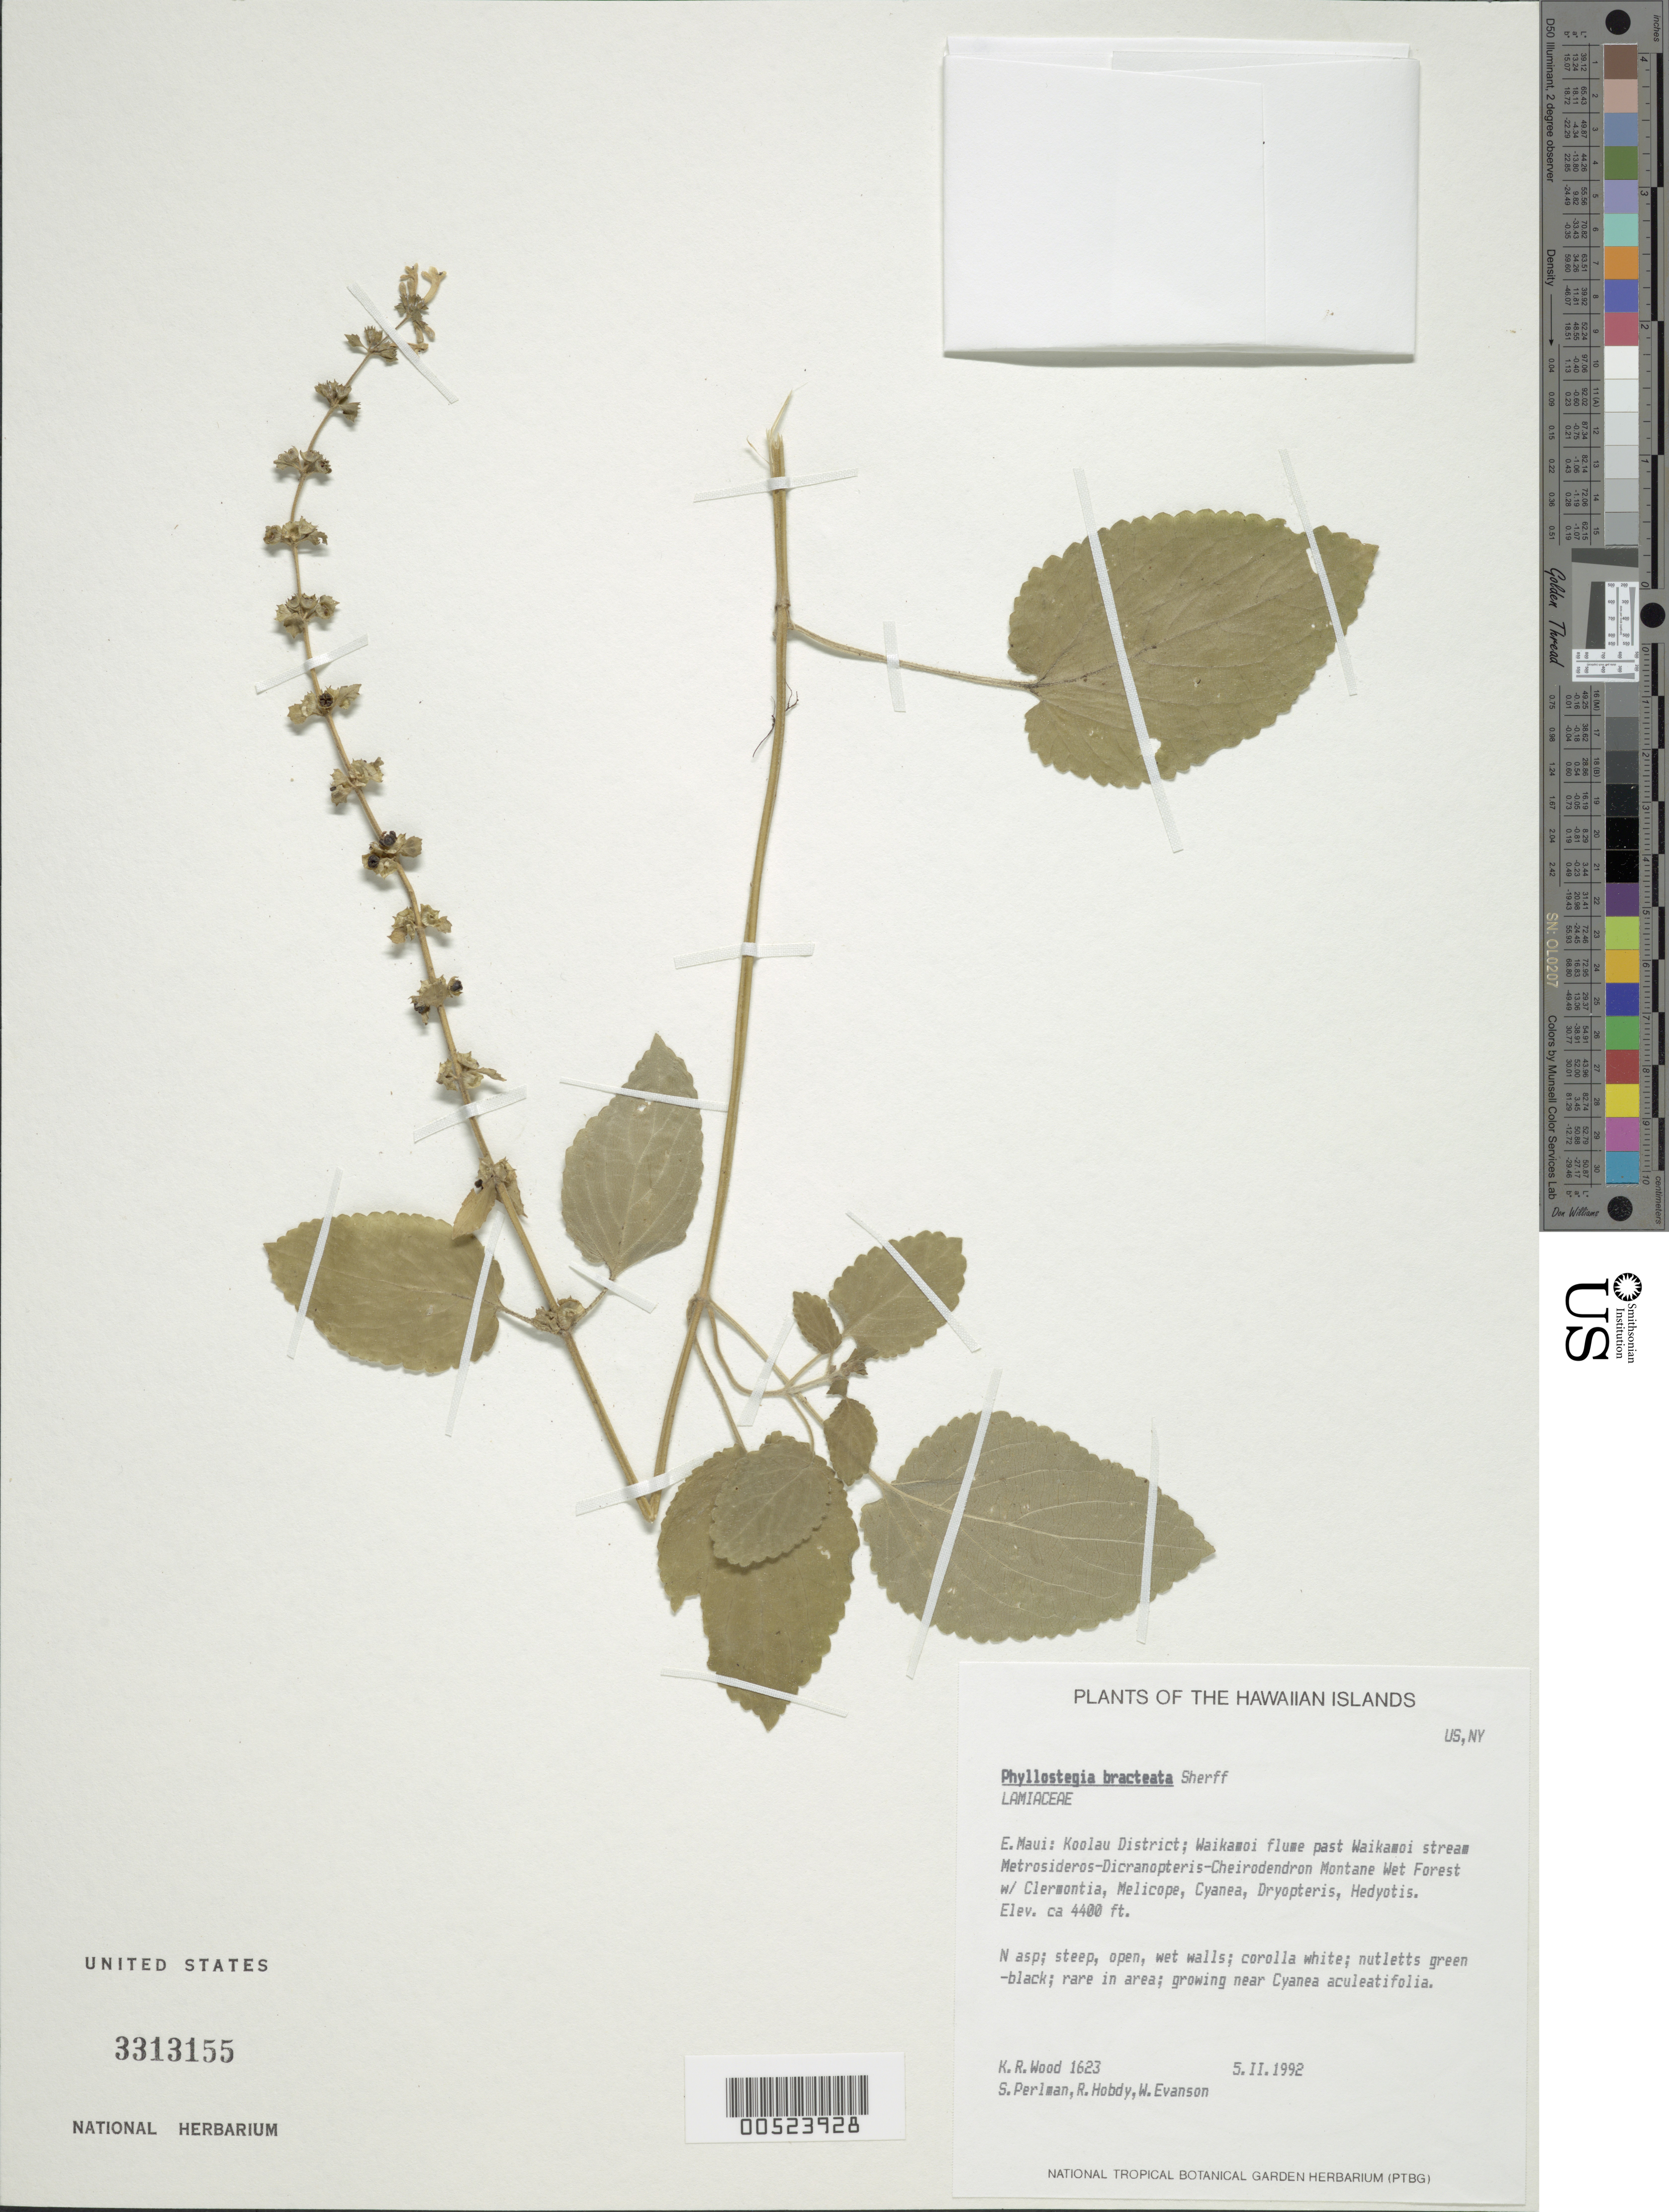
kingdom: Plantae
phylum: Tracheophyta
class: Magnoliopsida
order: Lamiales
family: Lamiaceae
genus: Phyllostegia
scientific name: Phyllostegia bracteata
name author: Sherff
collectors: K. R. Wood, S. P. Perlman, R. Hobdy & W. Evanson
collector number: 1623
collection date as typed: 5 Feb 1992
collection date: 1992-02-05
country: United States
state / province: Hawaii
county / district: Maui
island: Maui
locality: E Maui, Koolau Dist, Waikamoi flume past Waikamoi stream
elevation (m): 1341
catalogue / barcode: US 3313155